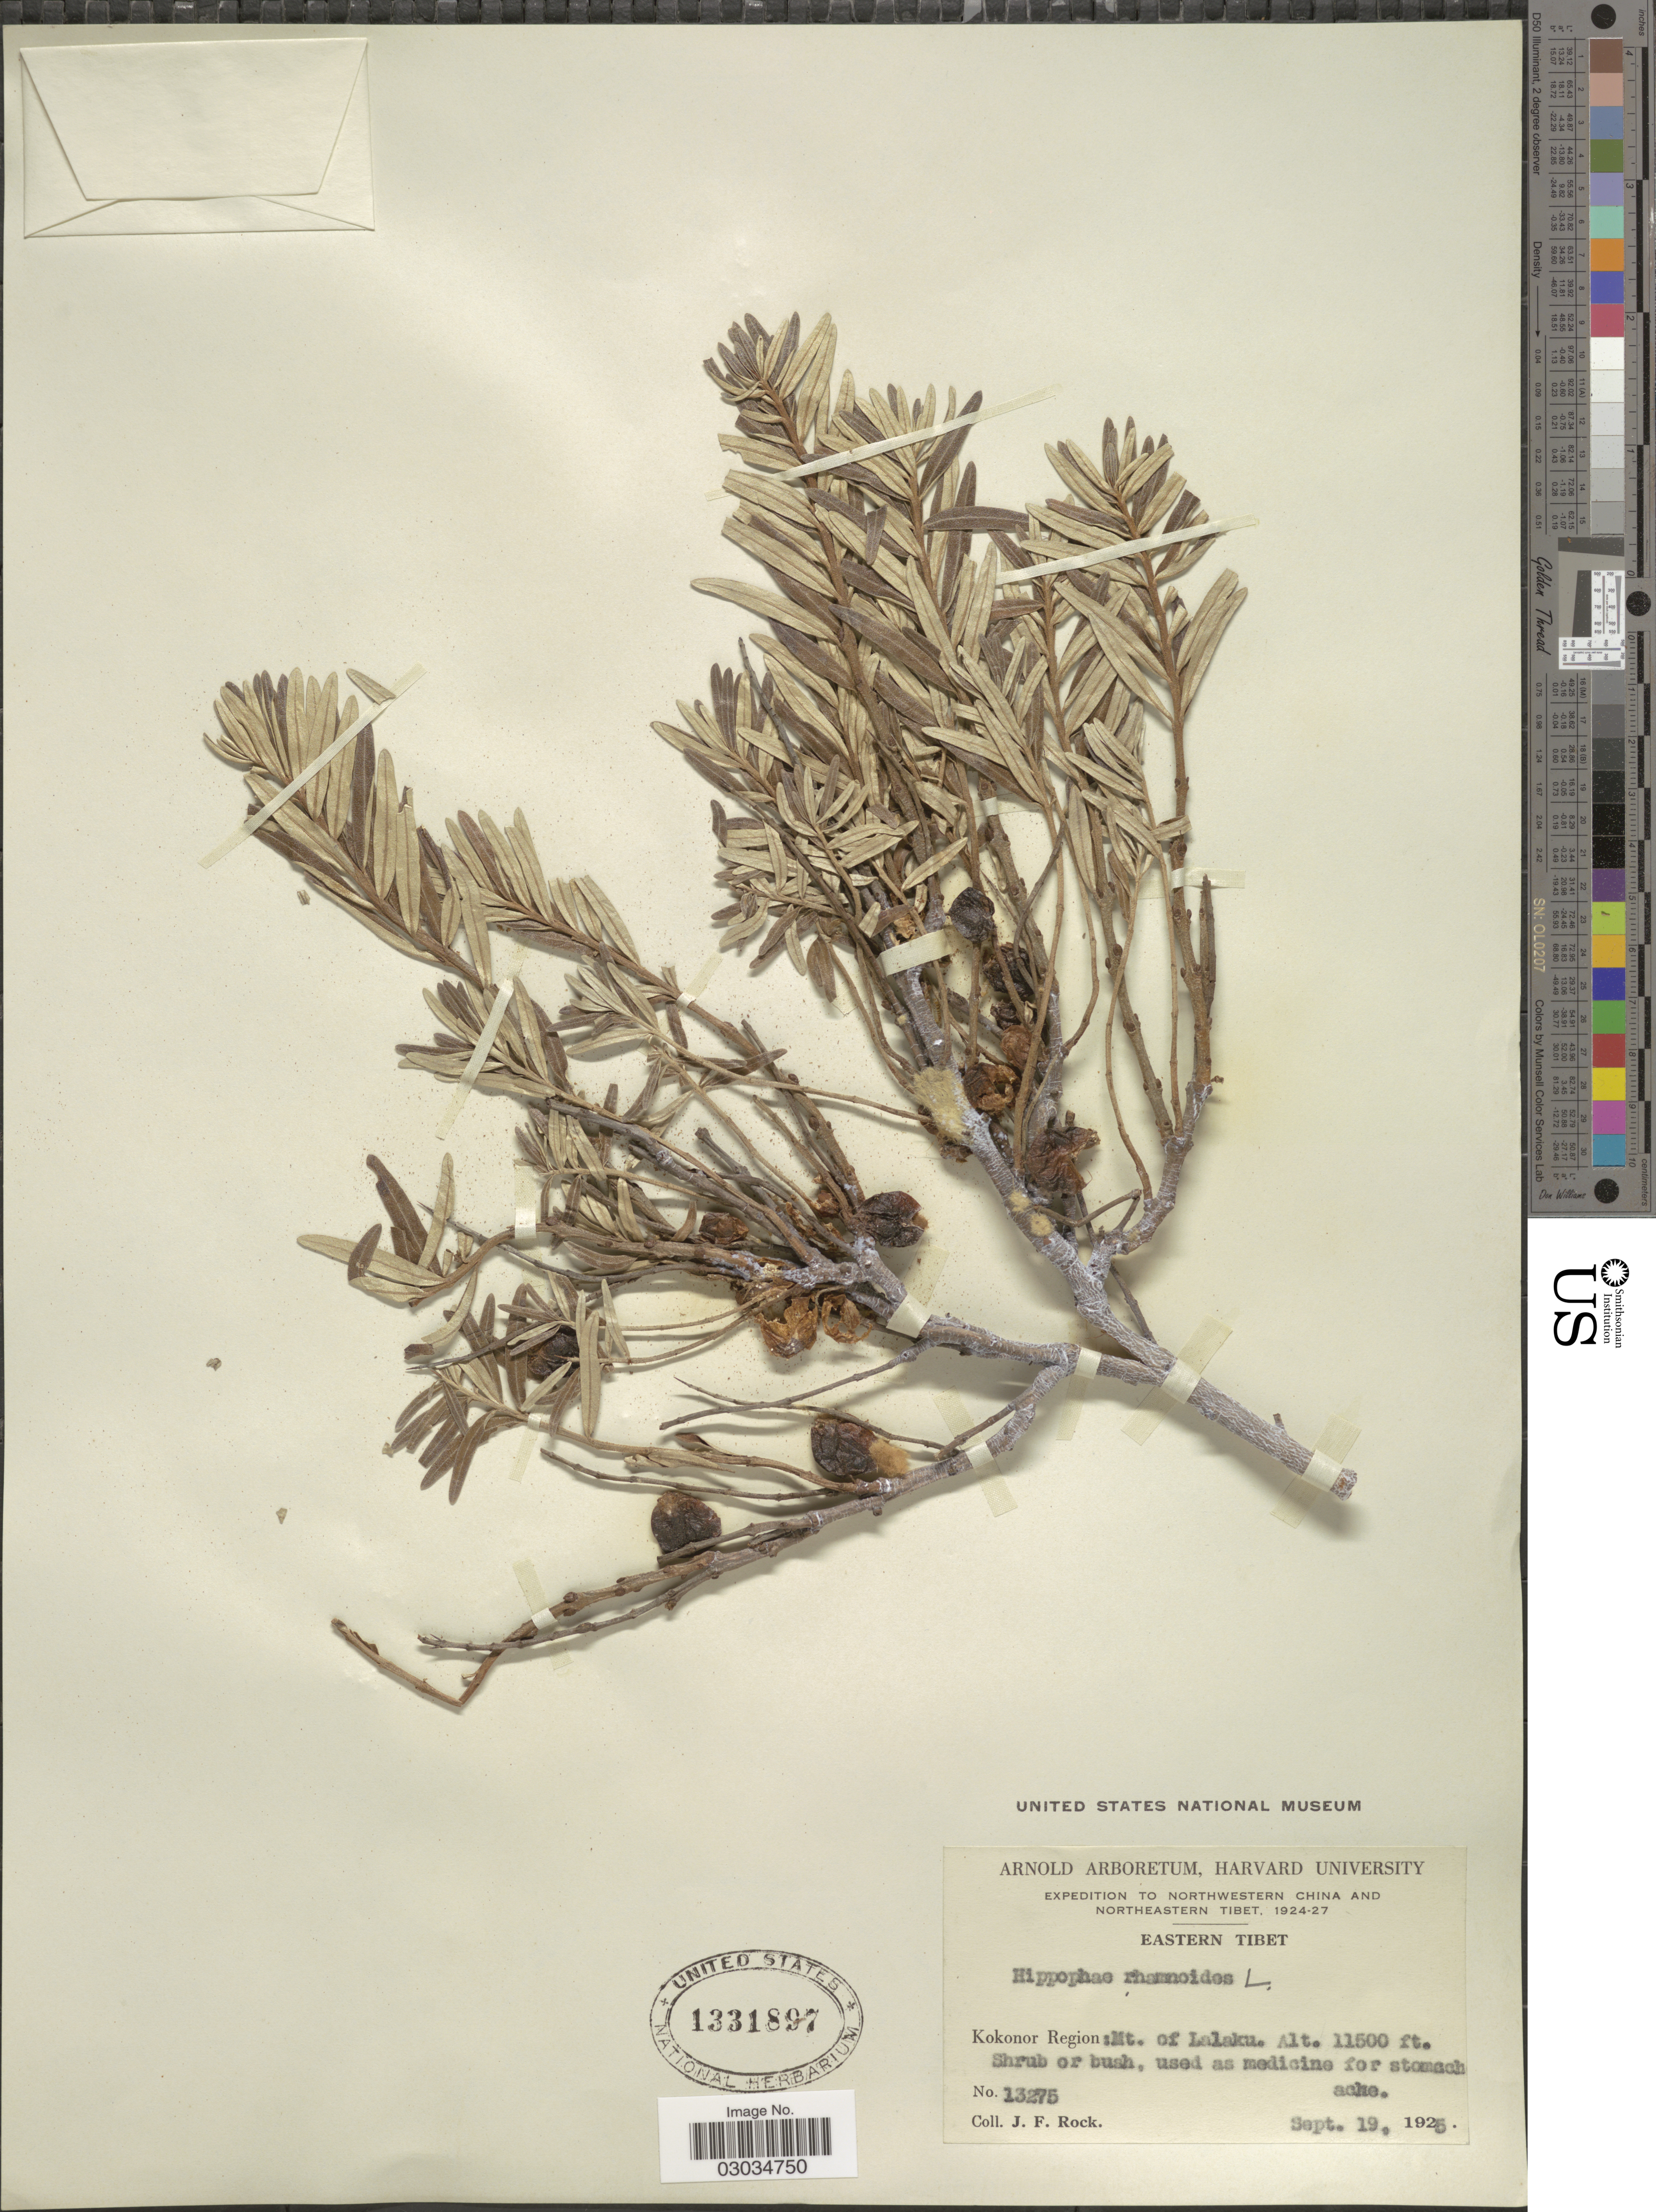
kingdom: Plantae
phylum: Tracheophyta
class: Magnoliopsida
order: Rosales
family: Elaeagnaceae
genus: Hippophae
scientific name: Hippophae rhamnoides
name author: L.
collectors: J. Rock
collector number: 13275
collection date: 1925-09-19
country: China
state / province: Xizang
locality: Northwestern China and Northeastern Tibet, Eastern Tibet, Kokonor Region: Mt. of Lalaku.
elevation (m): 3505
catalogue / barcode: US 1331897